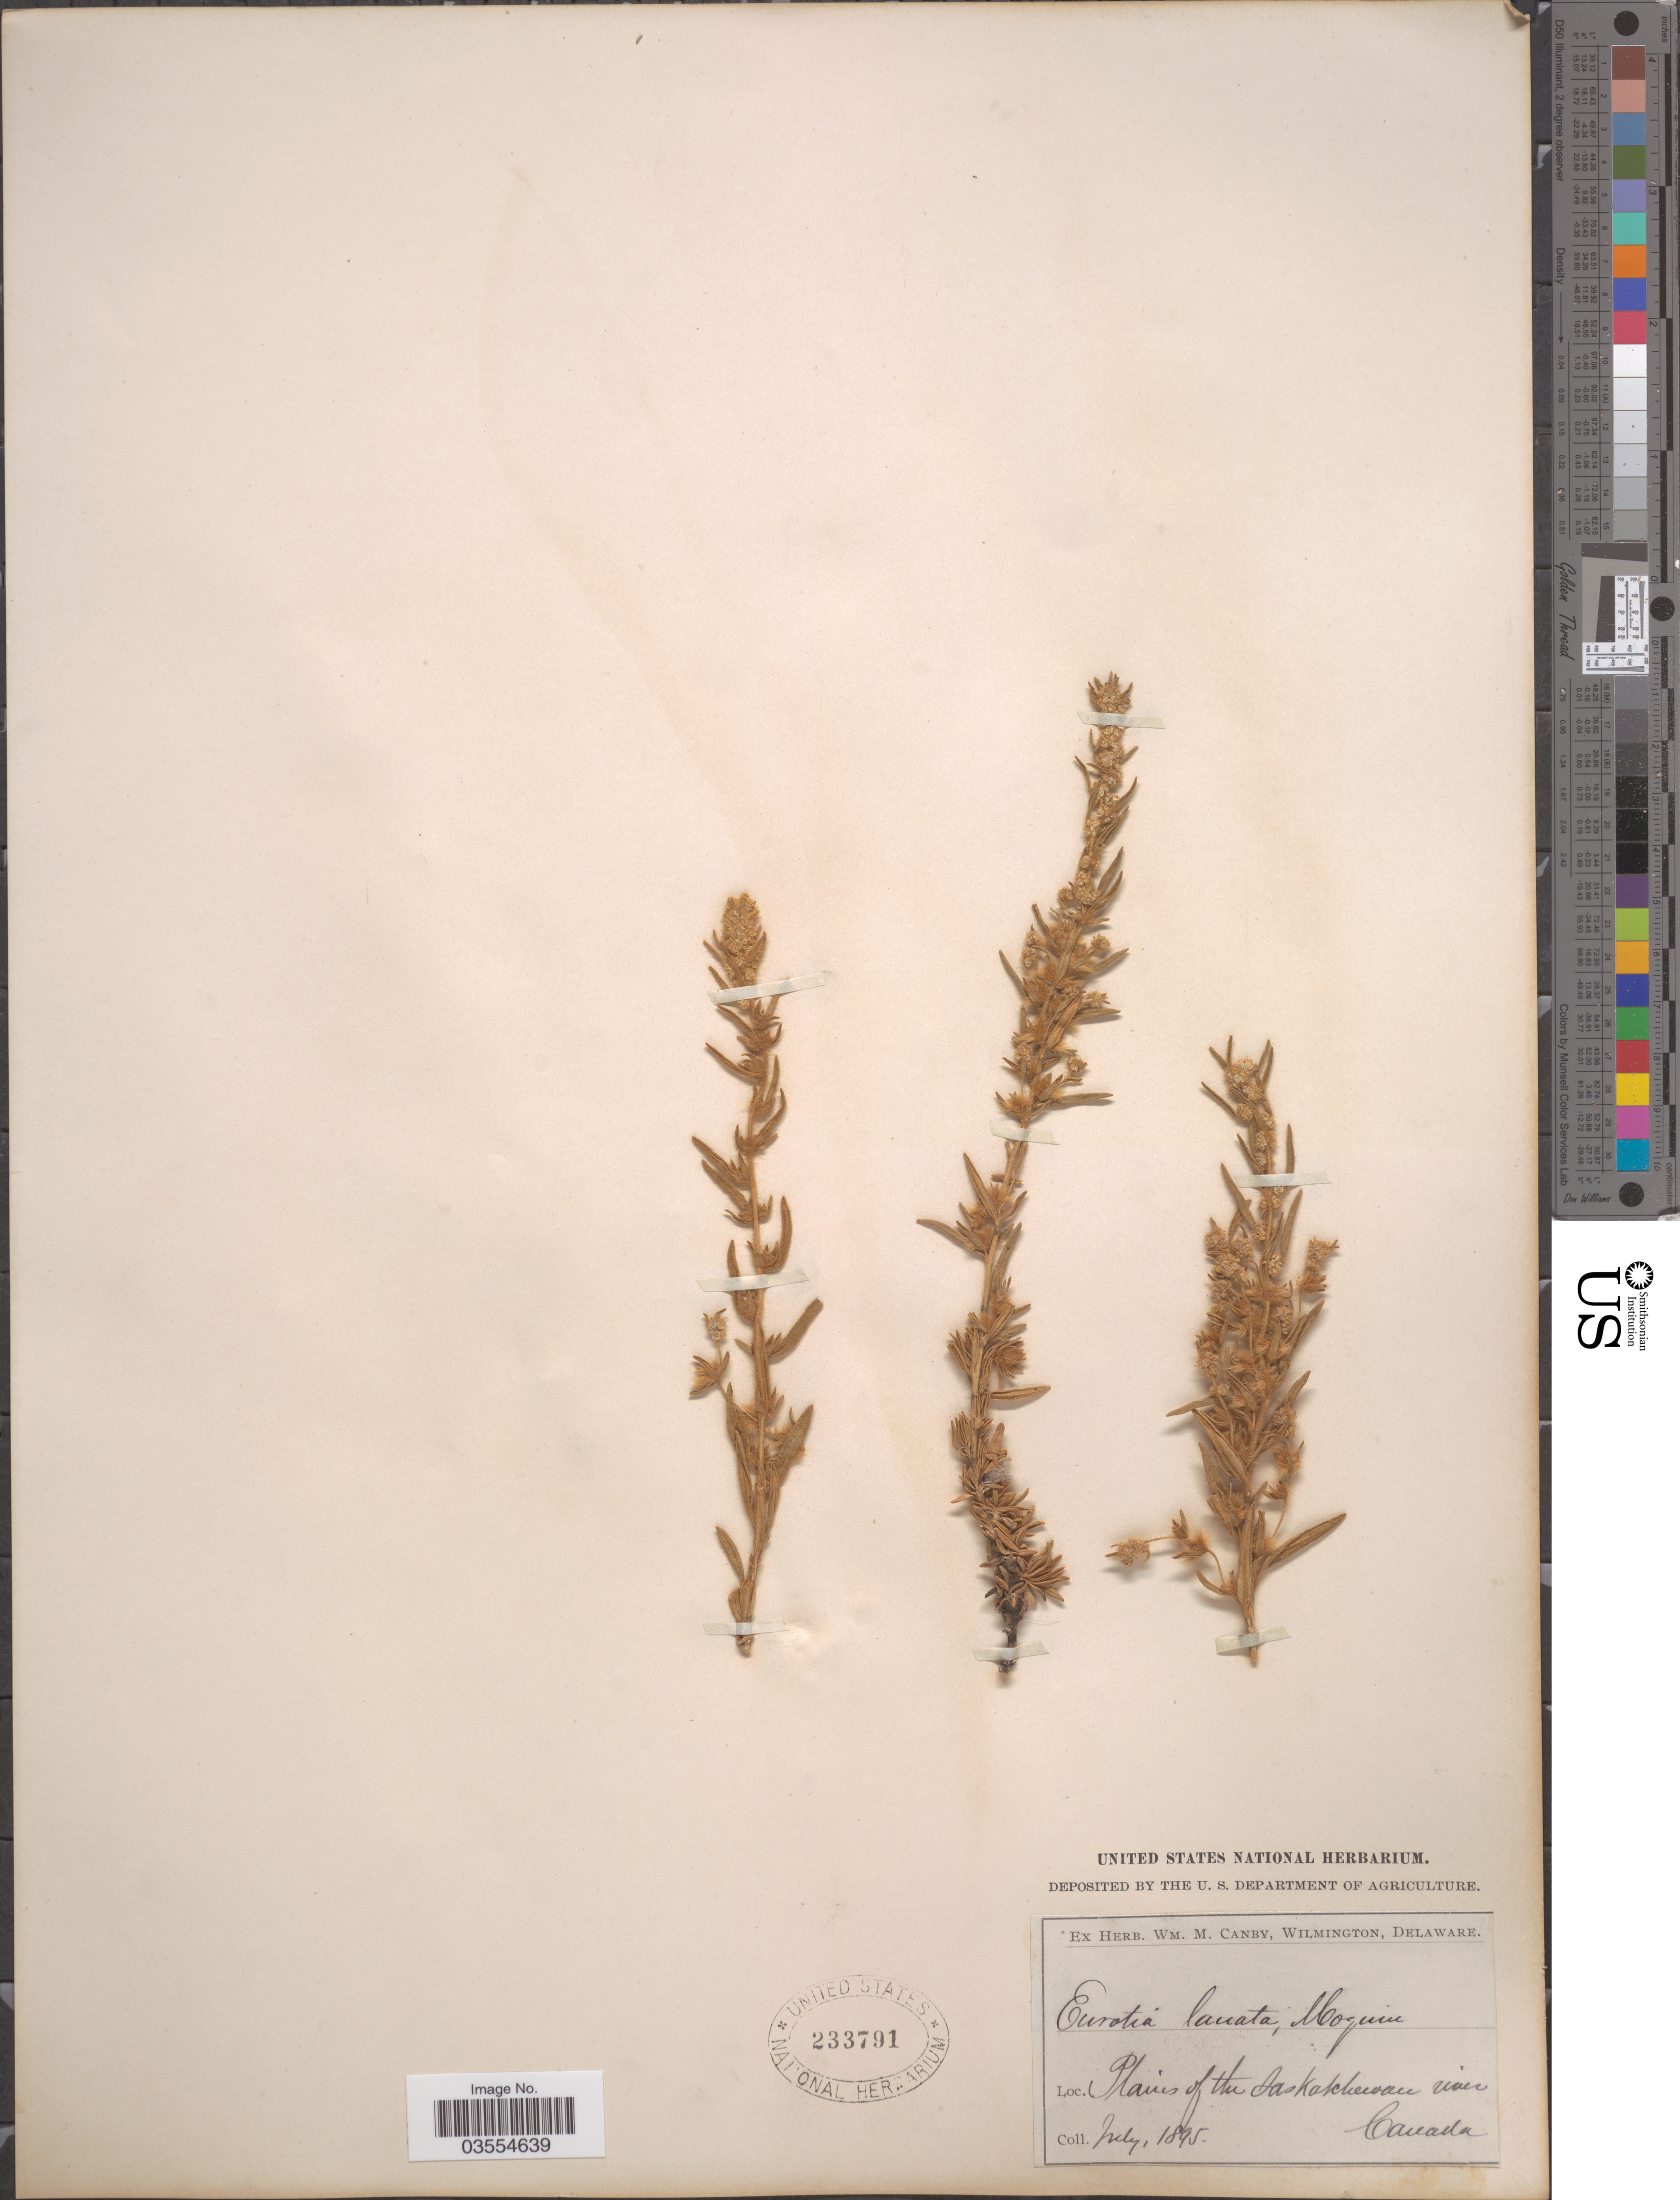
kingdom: Plantae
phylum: Tracheophyta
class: Magnoliopsida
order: Caryophyllales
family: Amaranthaceae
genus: Krascheninnikovia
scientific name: Krascheninnikovia lanata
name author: (Pursh) A. Meeuse & A.Smit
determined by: U.S. National Herbarium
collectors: ex herb. W.M. Canby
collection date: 1895-07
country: Canada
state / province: Saskatchewan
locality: Plains of the Saskatchewan river.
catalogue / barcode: US 233791